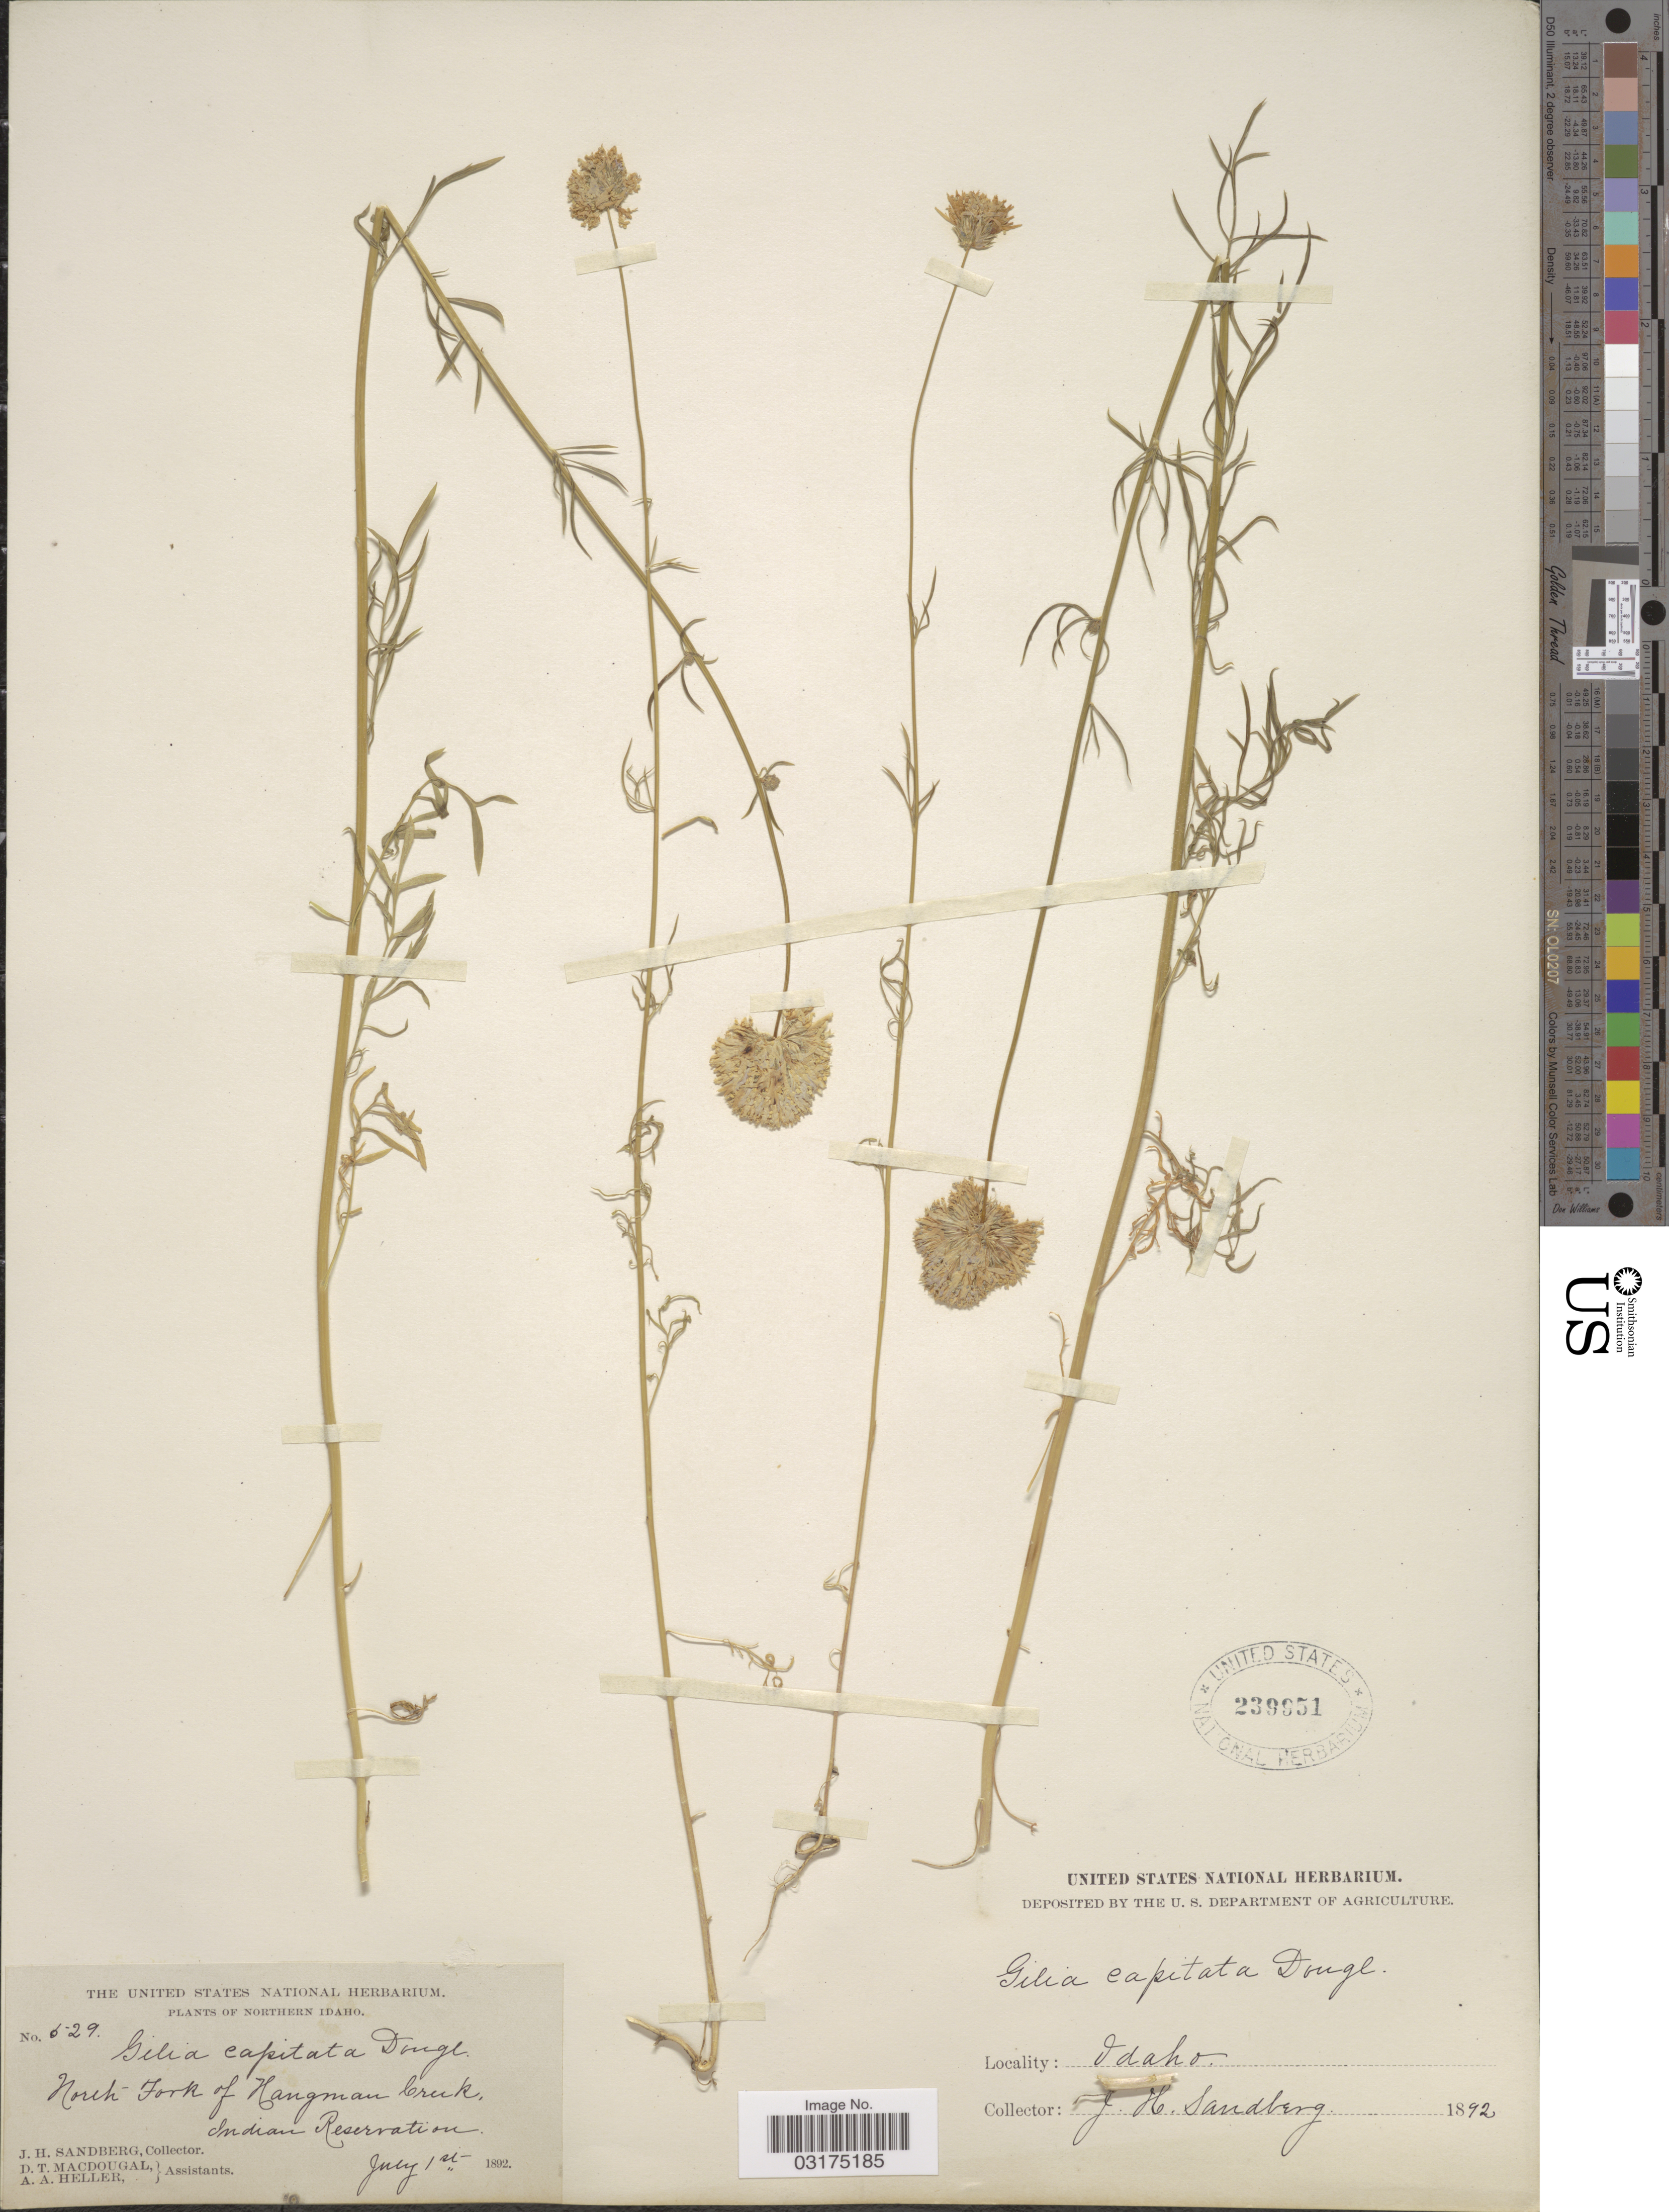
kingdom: Plantae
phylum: Tracheophyta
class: Magnoliopsida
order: Ericales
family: Polemoniaceae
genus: Gilia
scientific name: Gilia capitata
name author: Sims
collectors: J. H. Sandberg, D. T. MacDougal & A. A. Heller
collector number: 529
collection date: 1892-07-01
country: United States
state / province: Idaho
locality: Northern Idaho, North Fork of Hangman Creek, Indian Reservation.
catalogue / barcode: US 239951